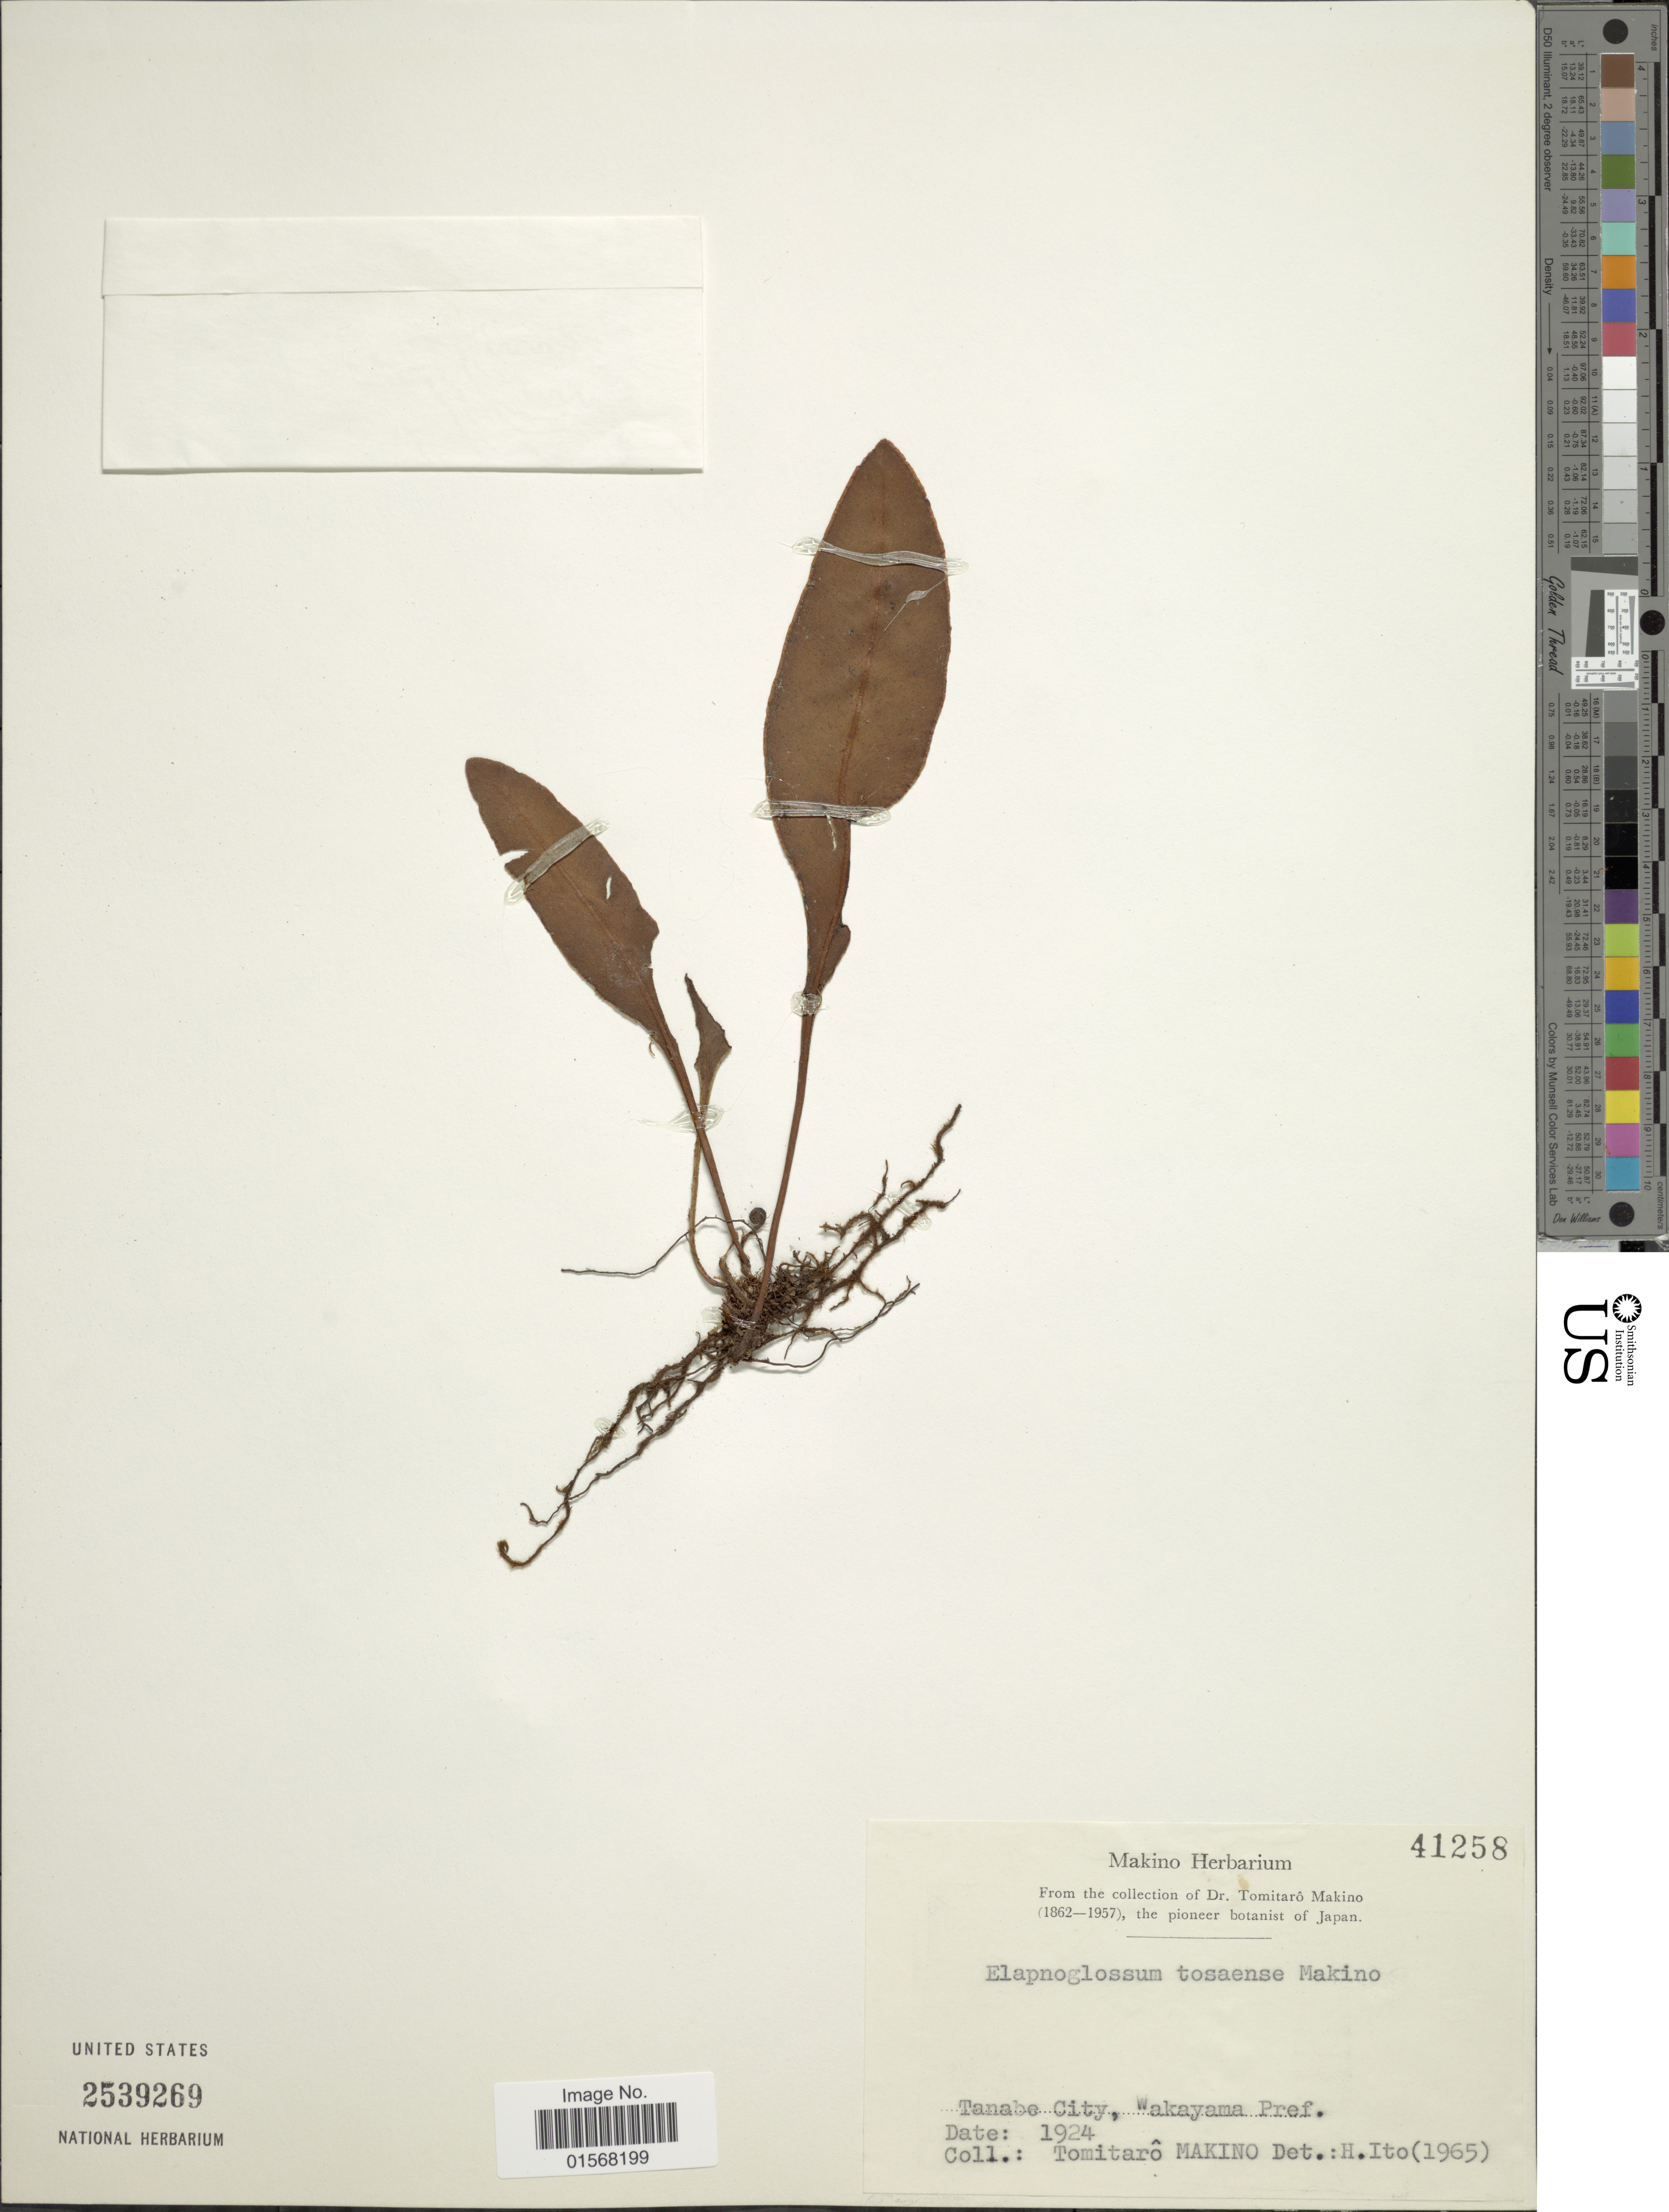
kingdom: Plantae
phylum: Tracheophyta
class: Polypodiopsida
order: Polypodiales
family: Dryopteridaceae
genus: Elaphoglossum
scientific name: Elaphoglossum tosaense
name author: (Yatabe) Makino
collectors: T. Makino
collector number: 41258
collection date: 1924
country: Japan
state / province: Wakayama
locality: Tanabe City, Wakayama Pref.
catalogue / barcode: US 2539269